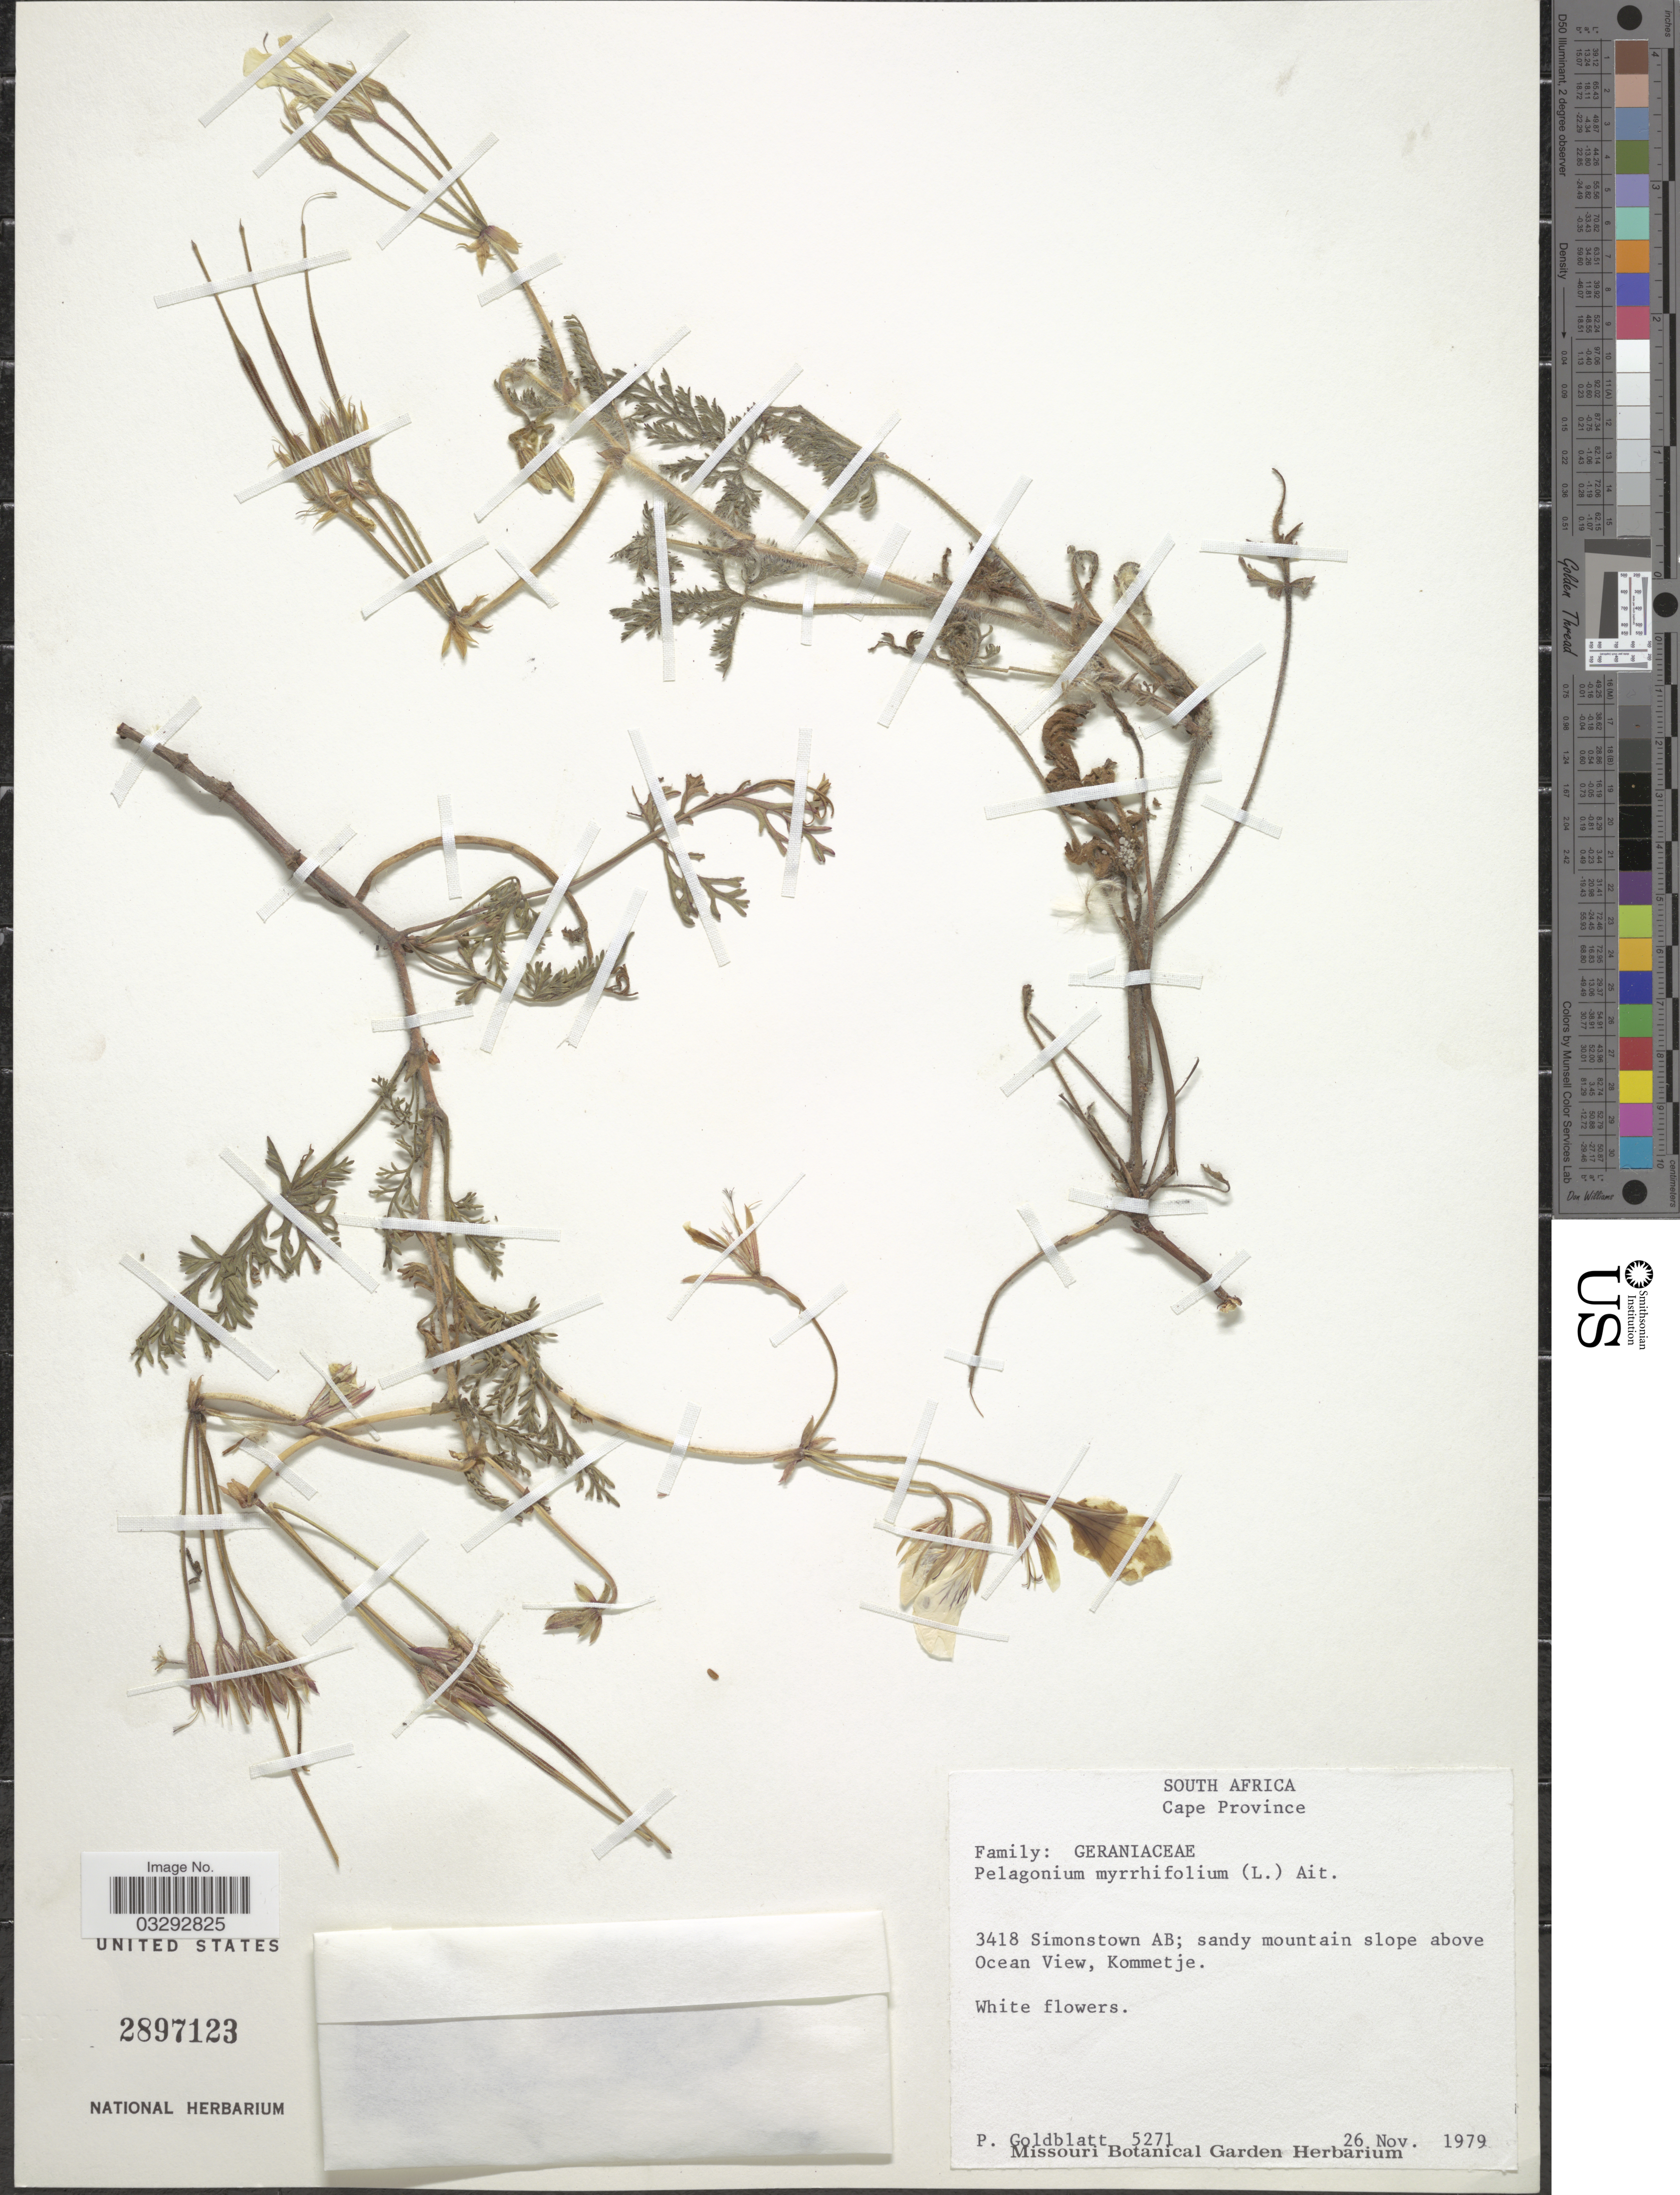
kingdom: Plantae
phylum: Tracheophyta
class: Magnoliopsida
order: Geraniales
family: Geraniaceae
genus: Pelargonium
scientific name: Pelargonium myrrhifolium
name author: L'Hér.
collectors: P. Goldblatt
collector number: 5271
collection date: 1979-11-26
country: South Africa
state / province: Western Cape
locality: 3418 Simonstown AB; sandy mountain slope above Ocean View, Kommetje.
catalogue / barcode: US 2897123